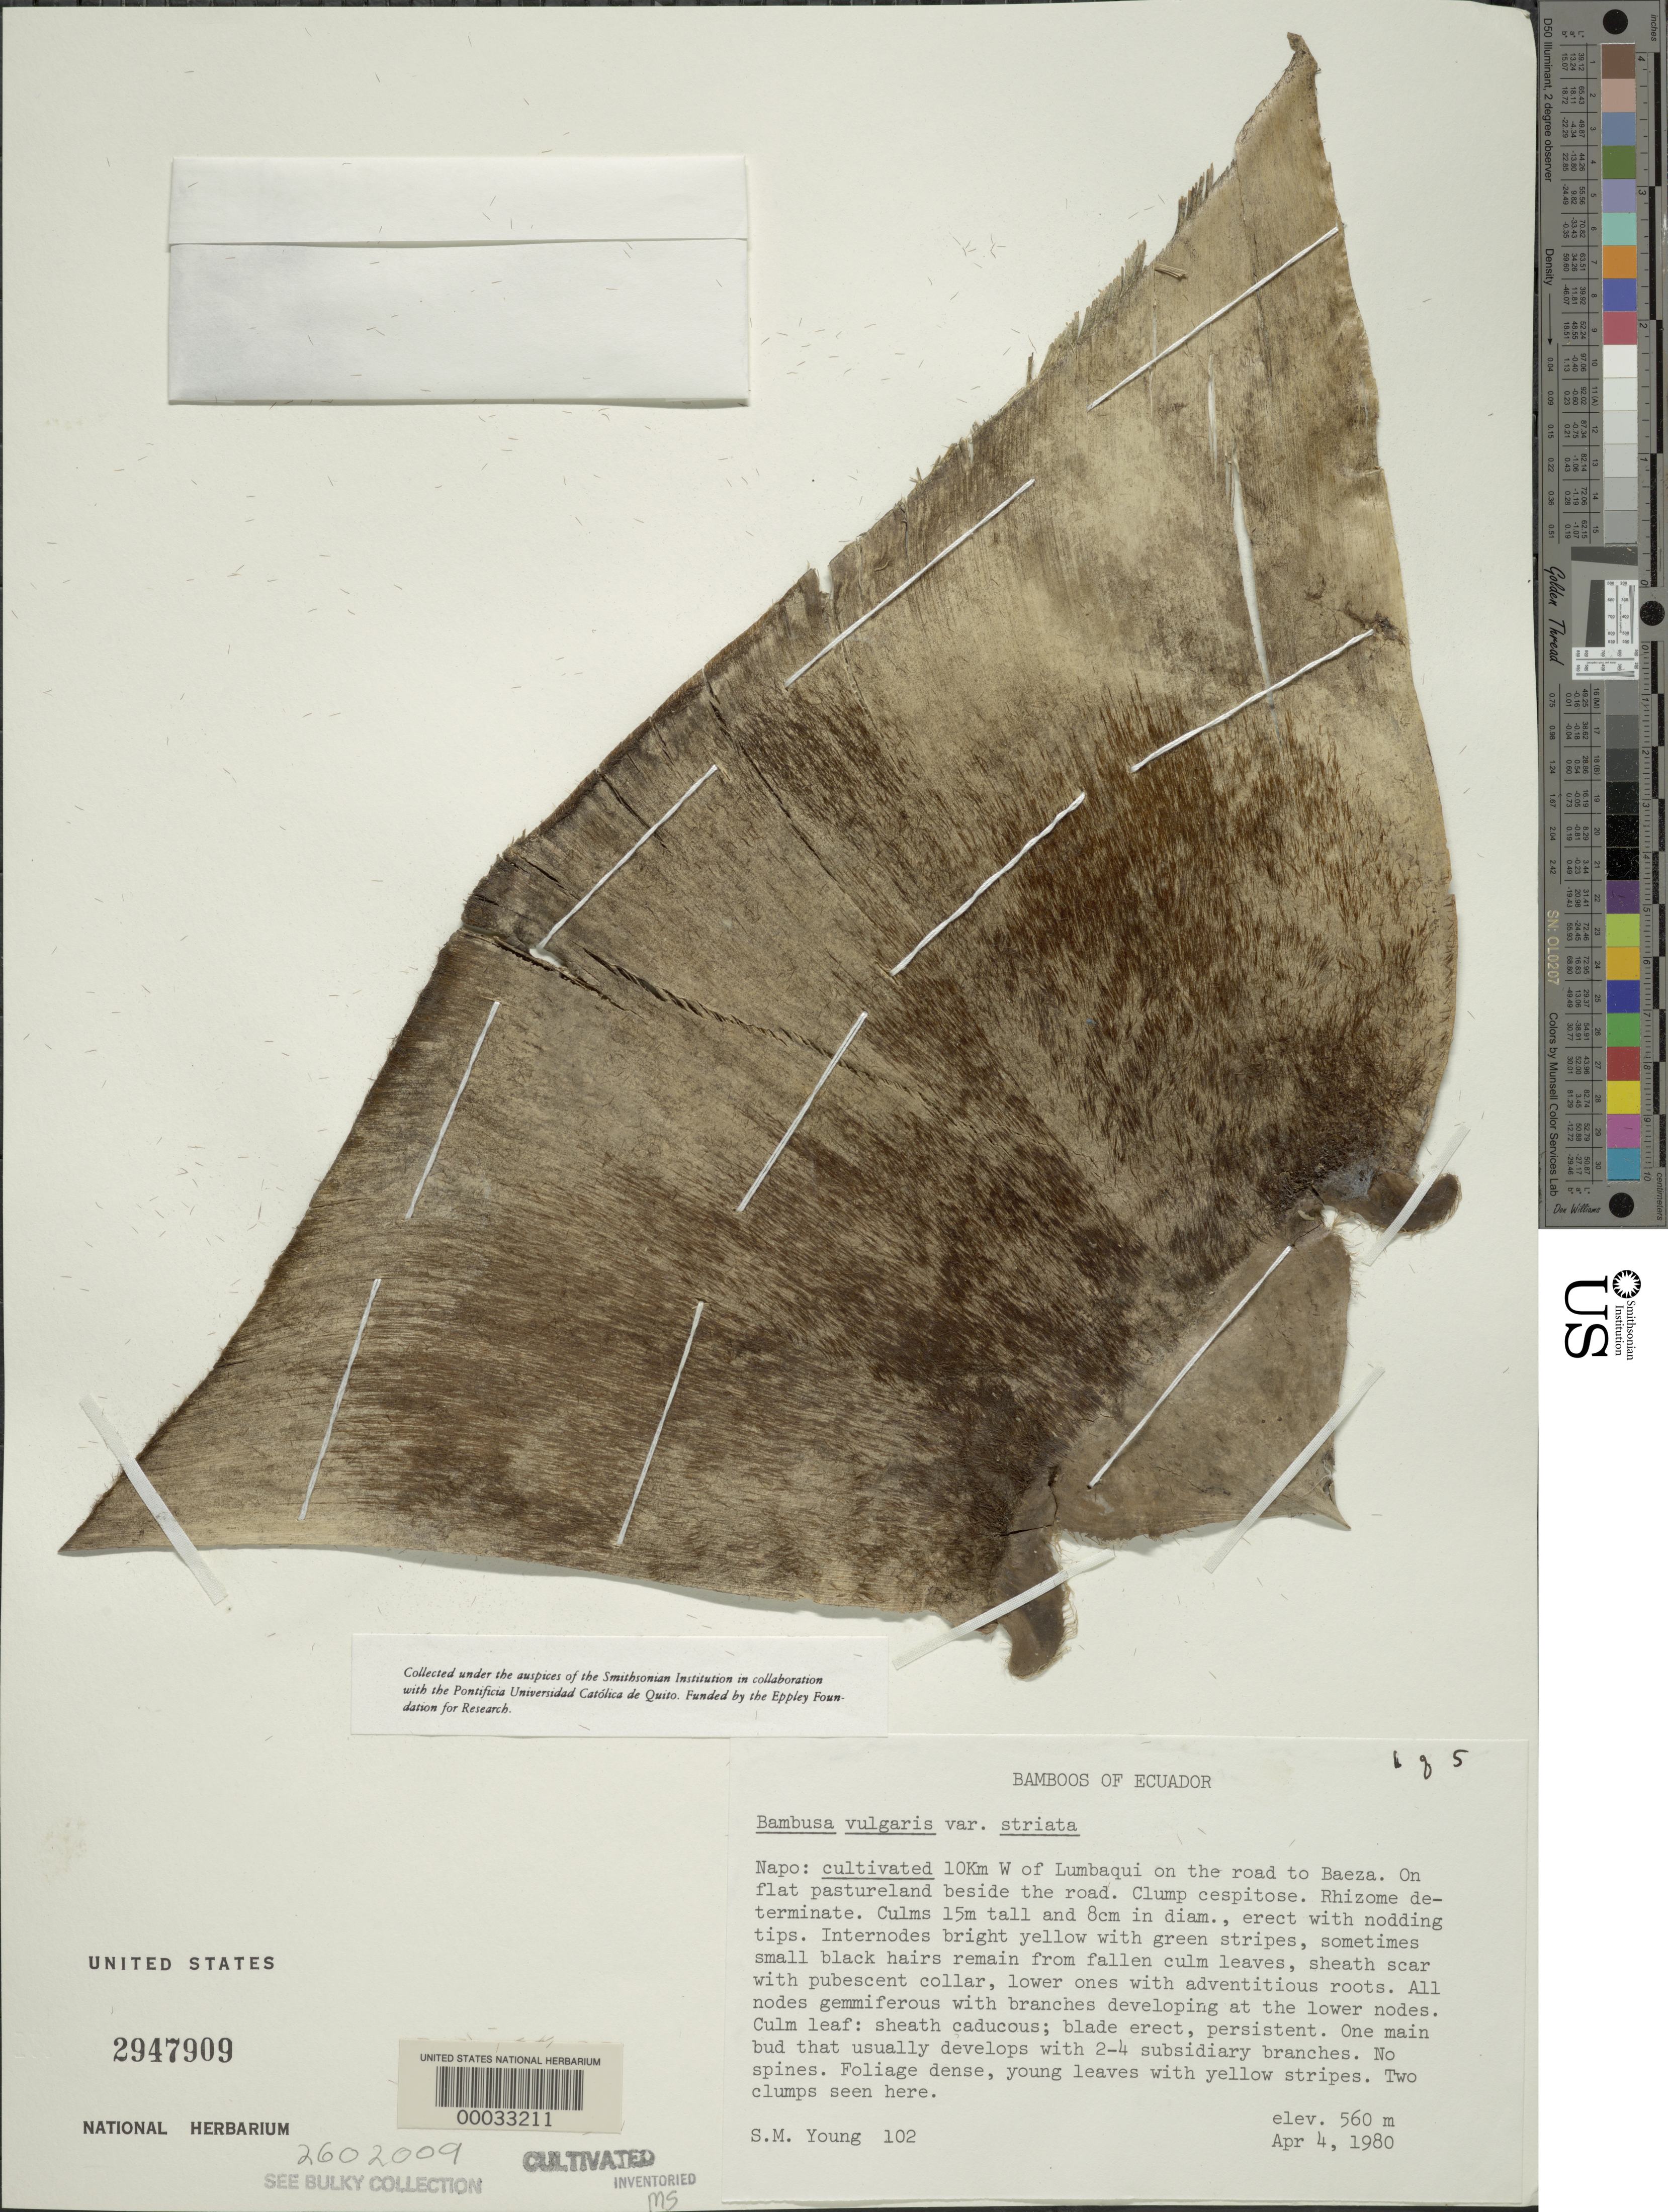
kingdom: Plantae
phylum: Tracheophyta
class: Liliopsida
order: Poales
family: Poaceae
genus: Bambusa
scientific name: Bambusa vulgaris var. striata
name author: (Lodd. ex Lindl.) Gamble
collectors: S. Young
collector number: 102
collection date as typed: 11 Oct 1979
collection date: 1979-10-11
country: Ecuador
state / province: Napo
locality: Lumbaqui, baeza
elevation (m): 560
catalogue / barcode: US 2947909